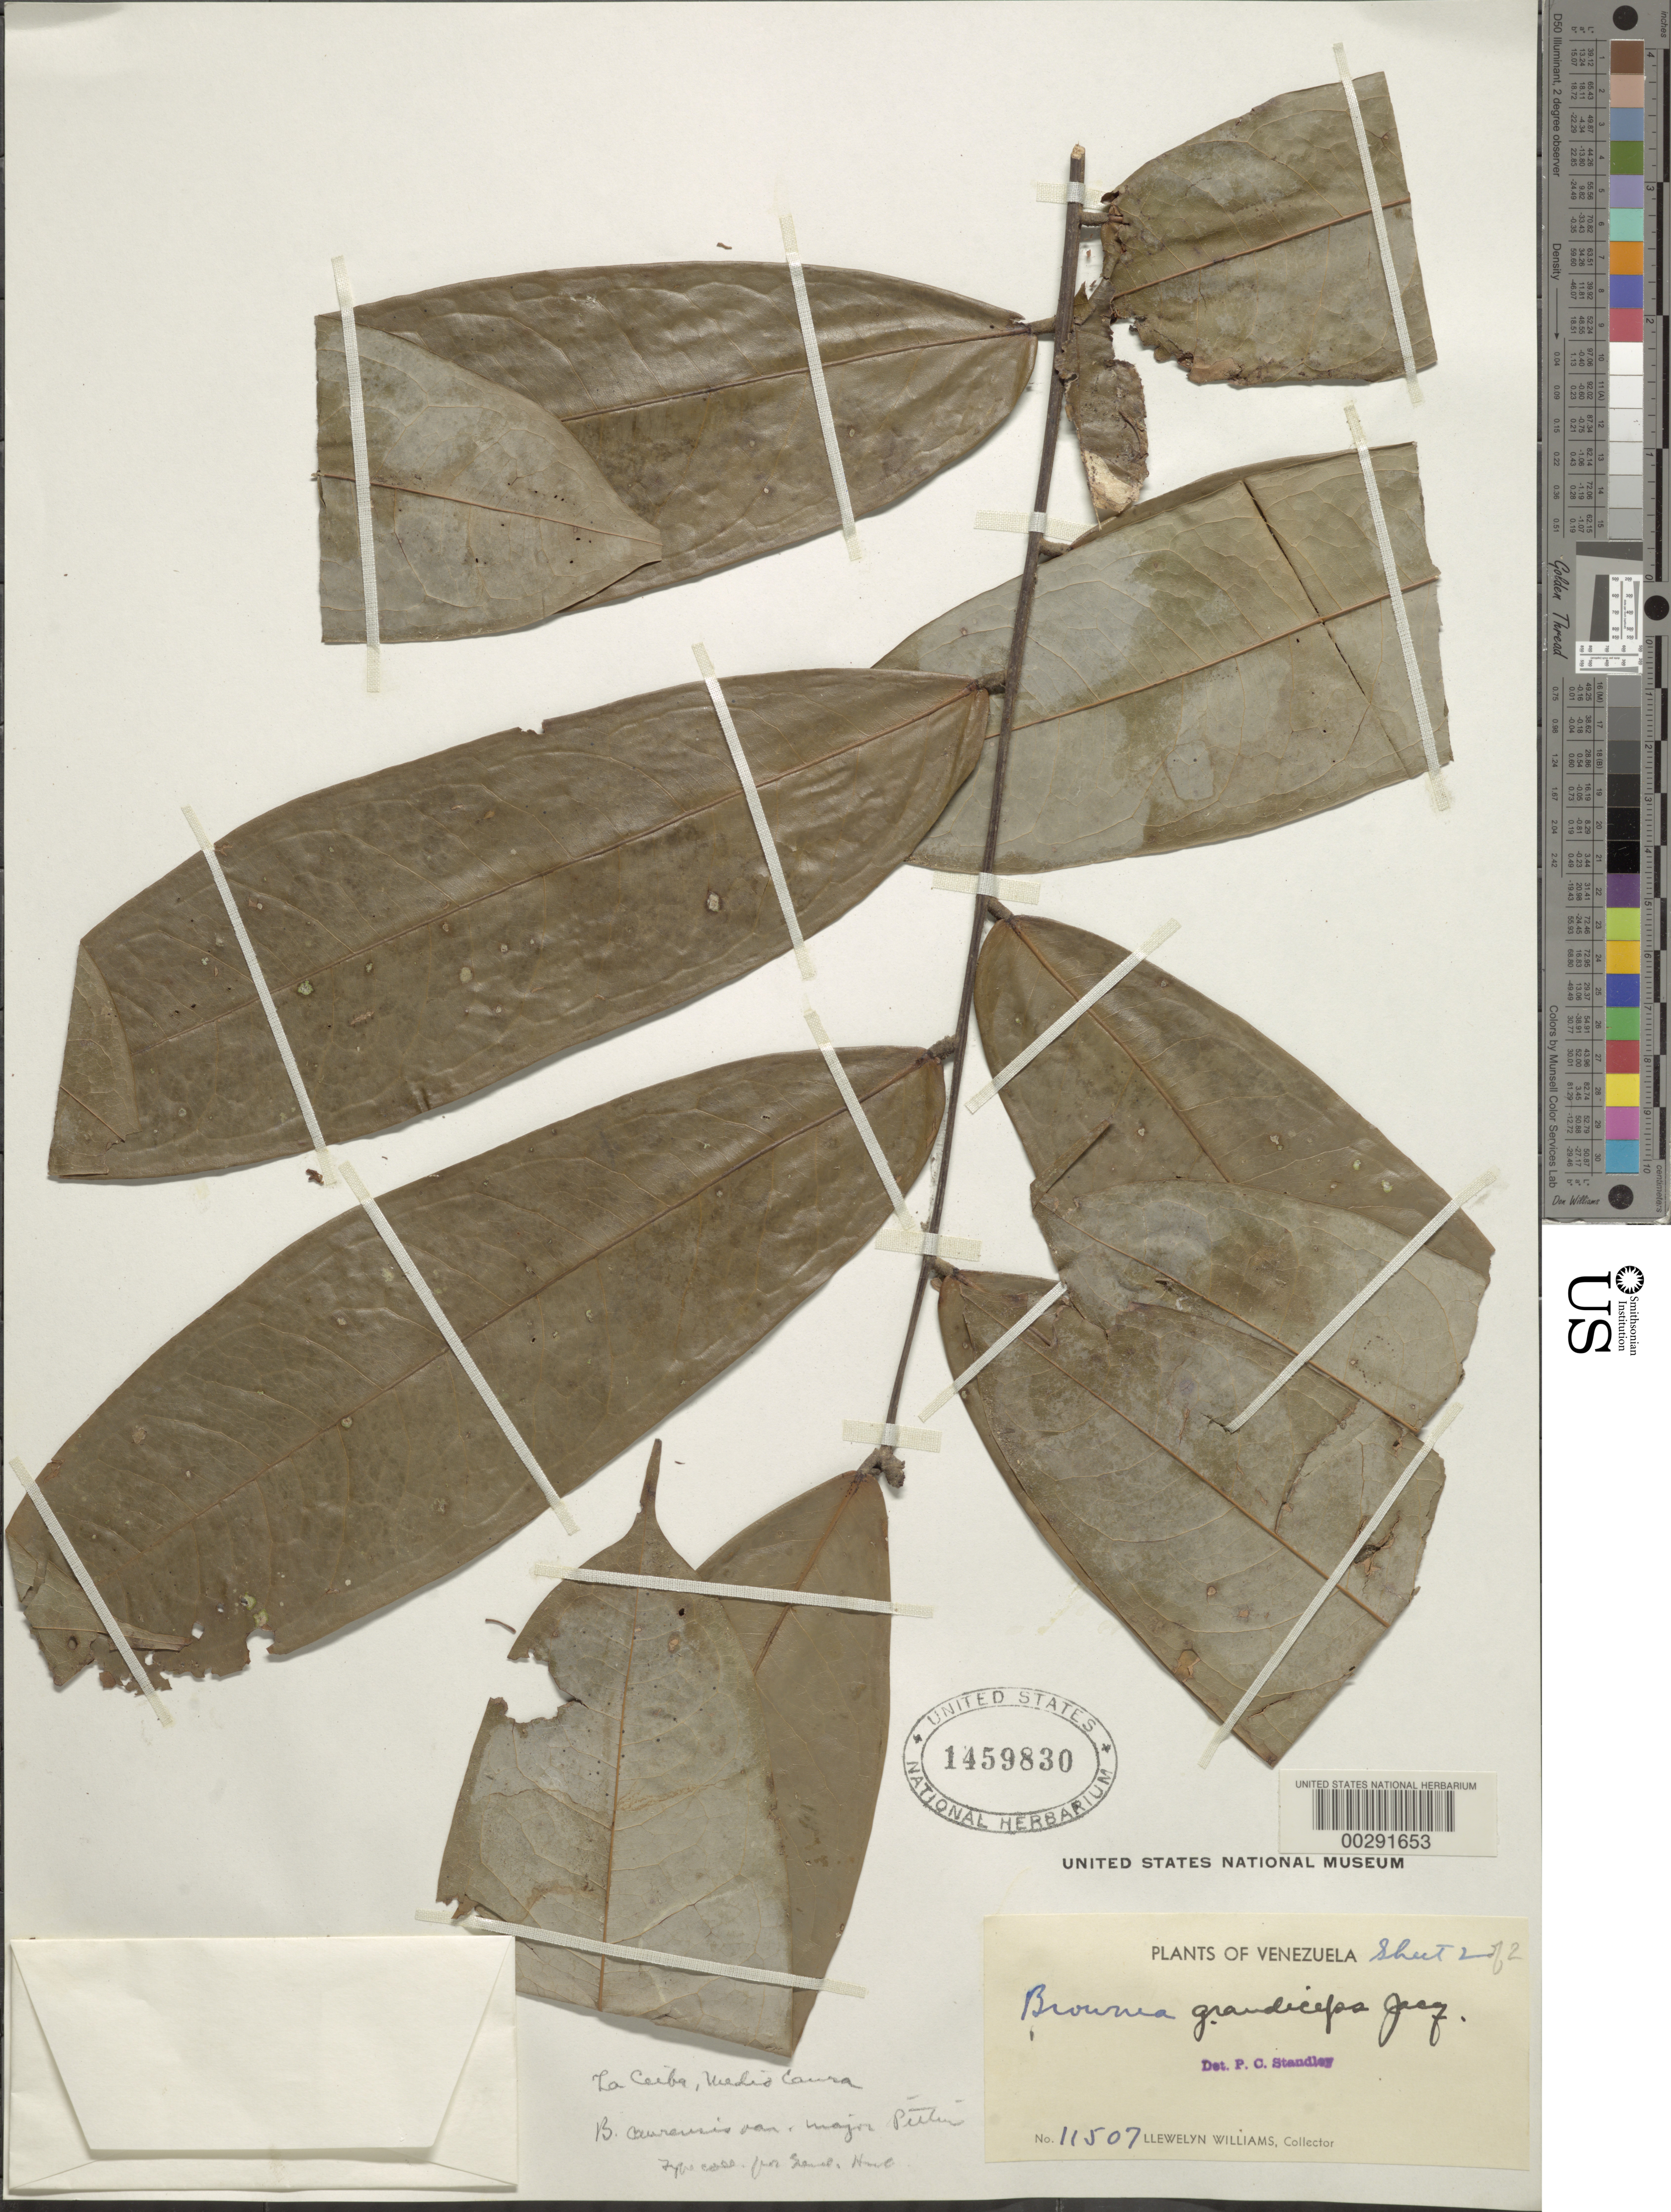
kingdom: Plantae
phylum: Tracheophyta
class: Magnoliopsida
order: Fabales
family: Fabaceae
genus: Brownea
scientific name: Brownea sp.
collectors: Ll. Williams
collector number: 11507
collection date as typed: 13 Mar 1939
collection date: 1939-03-13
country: Venezuela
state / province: Bolivar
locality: Near the mouth of the medio caura, la ceiba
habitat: Declining forest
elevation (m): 160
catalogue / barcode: US 1459830